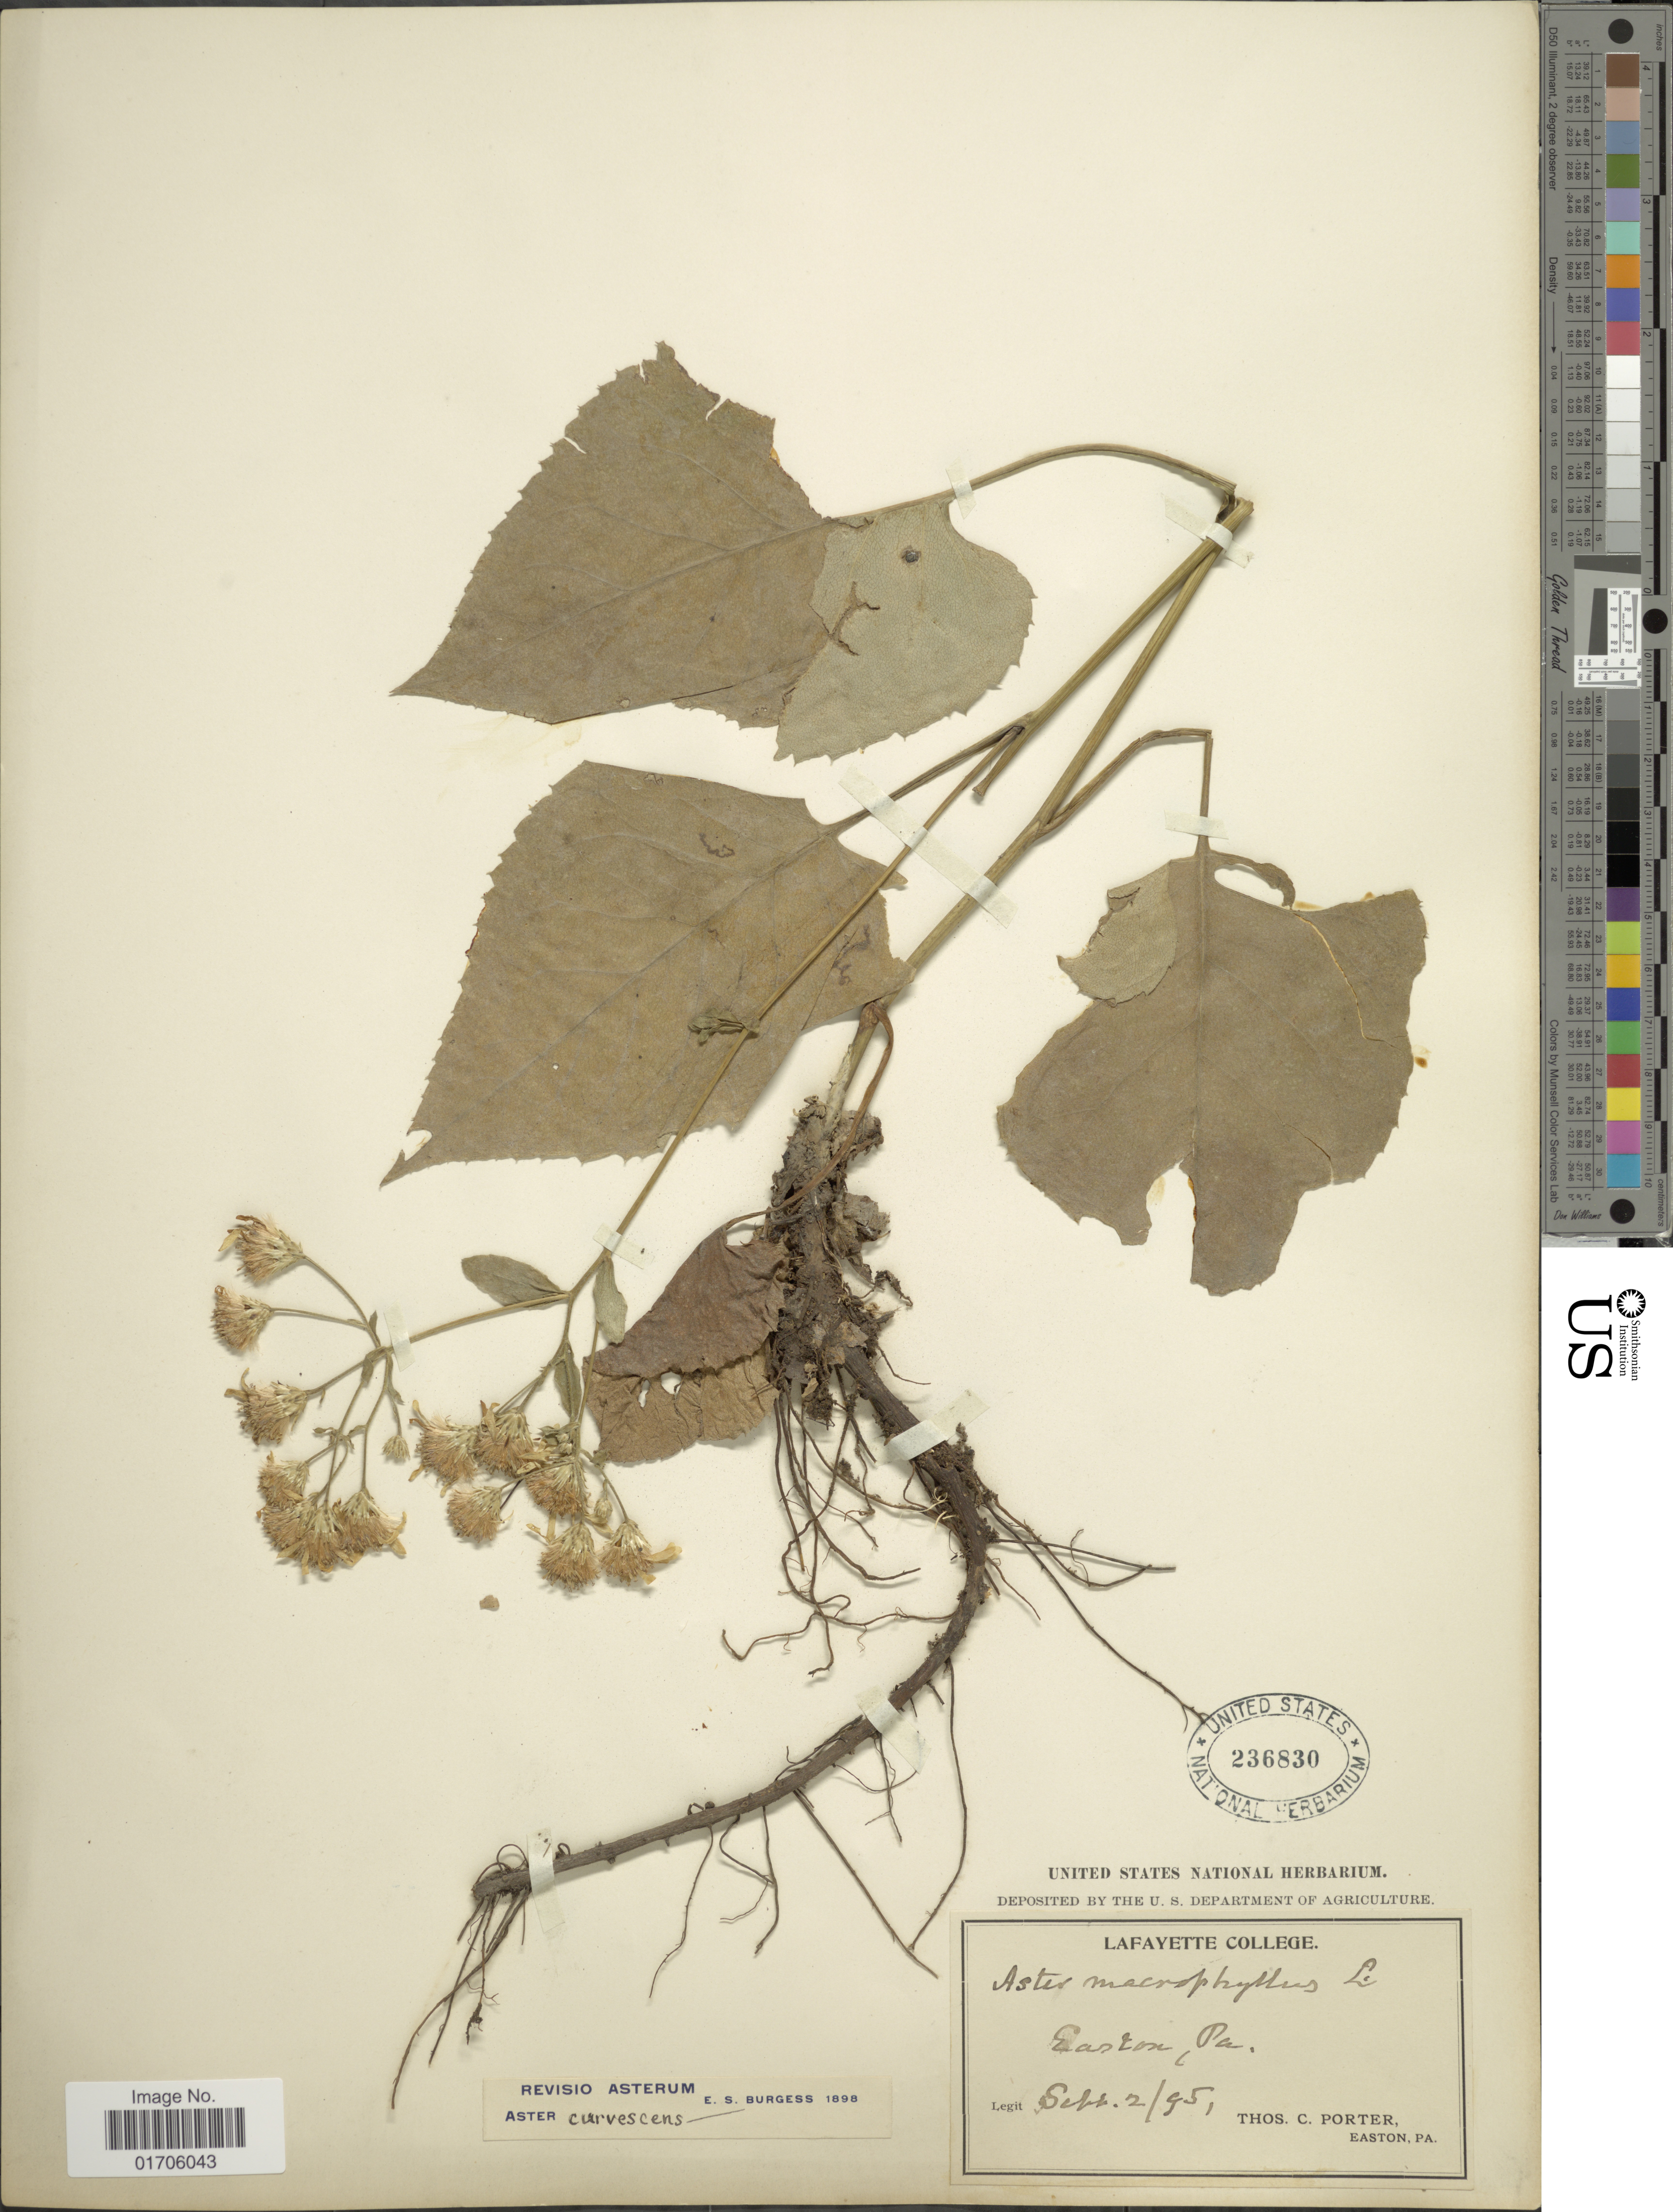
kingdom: Plantae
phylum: Tracheophyta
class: Magnoliopsida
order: Asterales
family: Asteraceae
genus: Aster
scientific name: Aster curvescens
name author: E.S. Burgess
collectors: T. C. Porter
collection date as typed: Transcribed d/m/y: 2/9/95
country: United States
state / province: Pennsylvania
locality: Easton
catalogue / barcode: US 236830